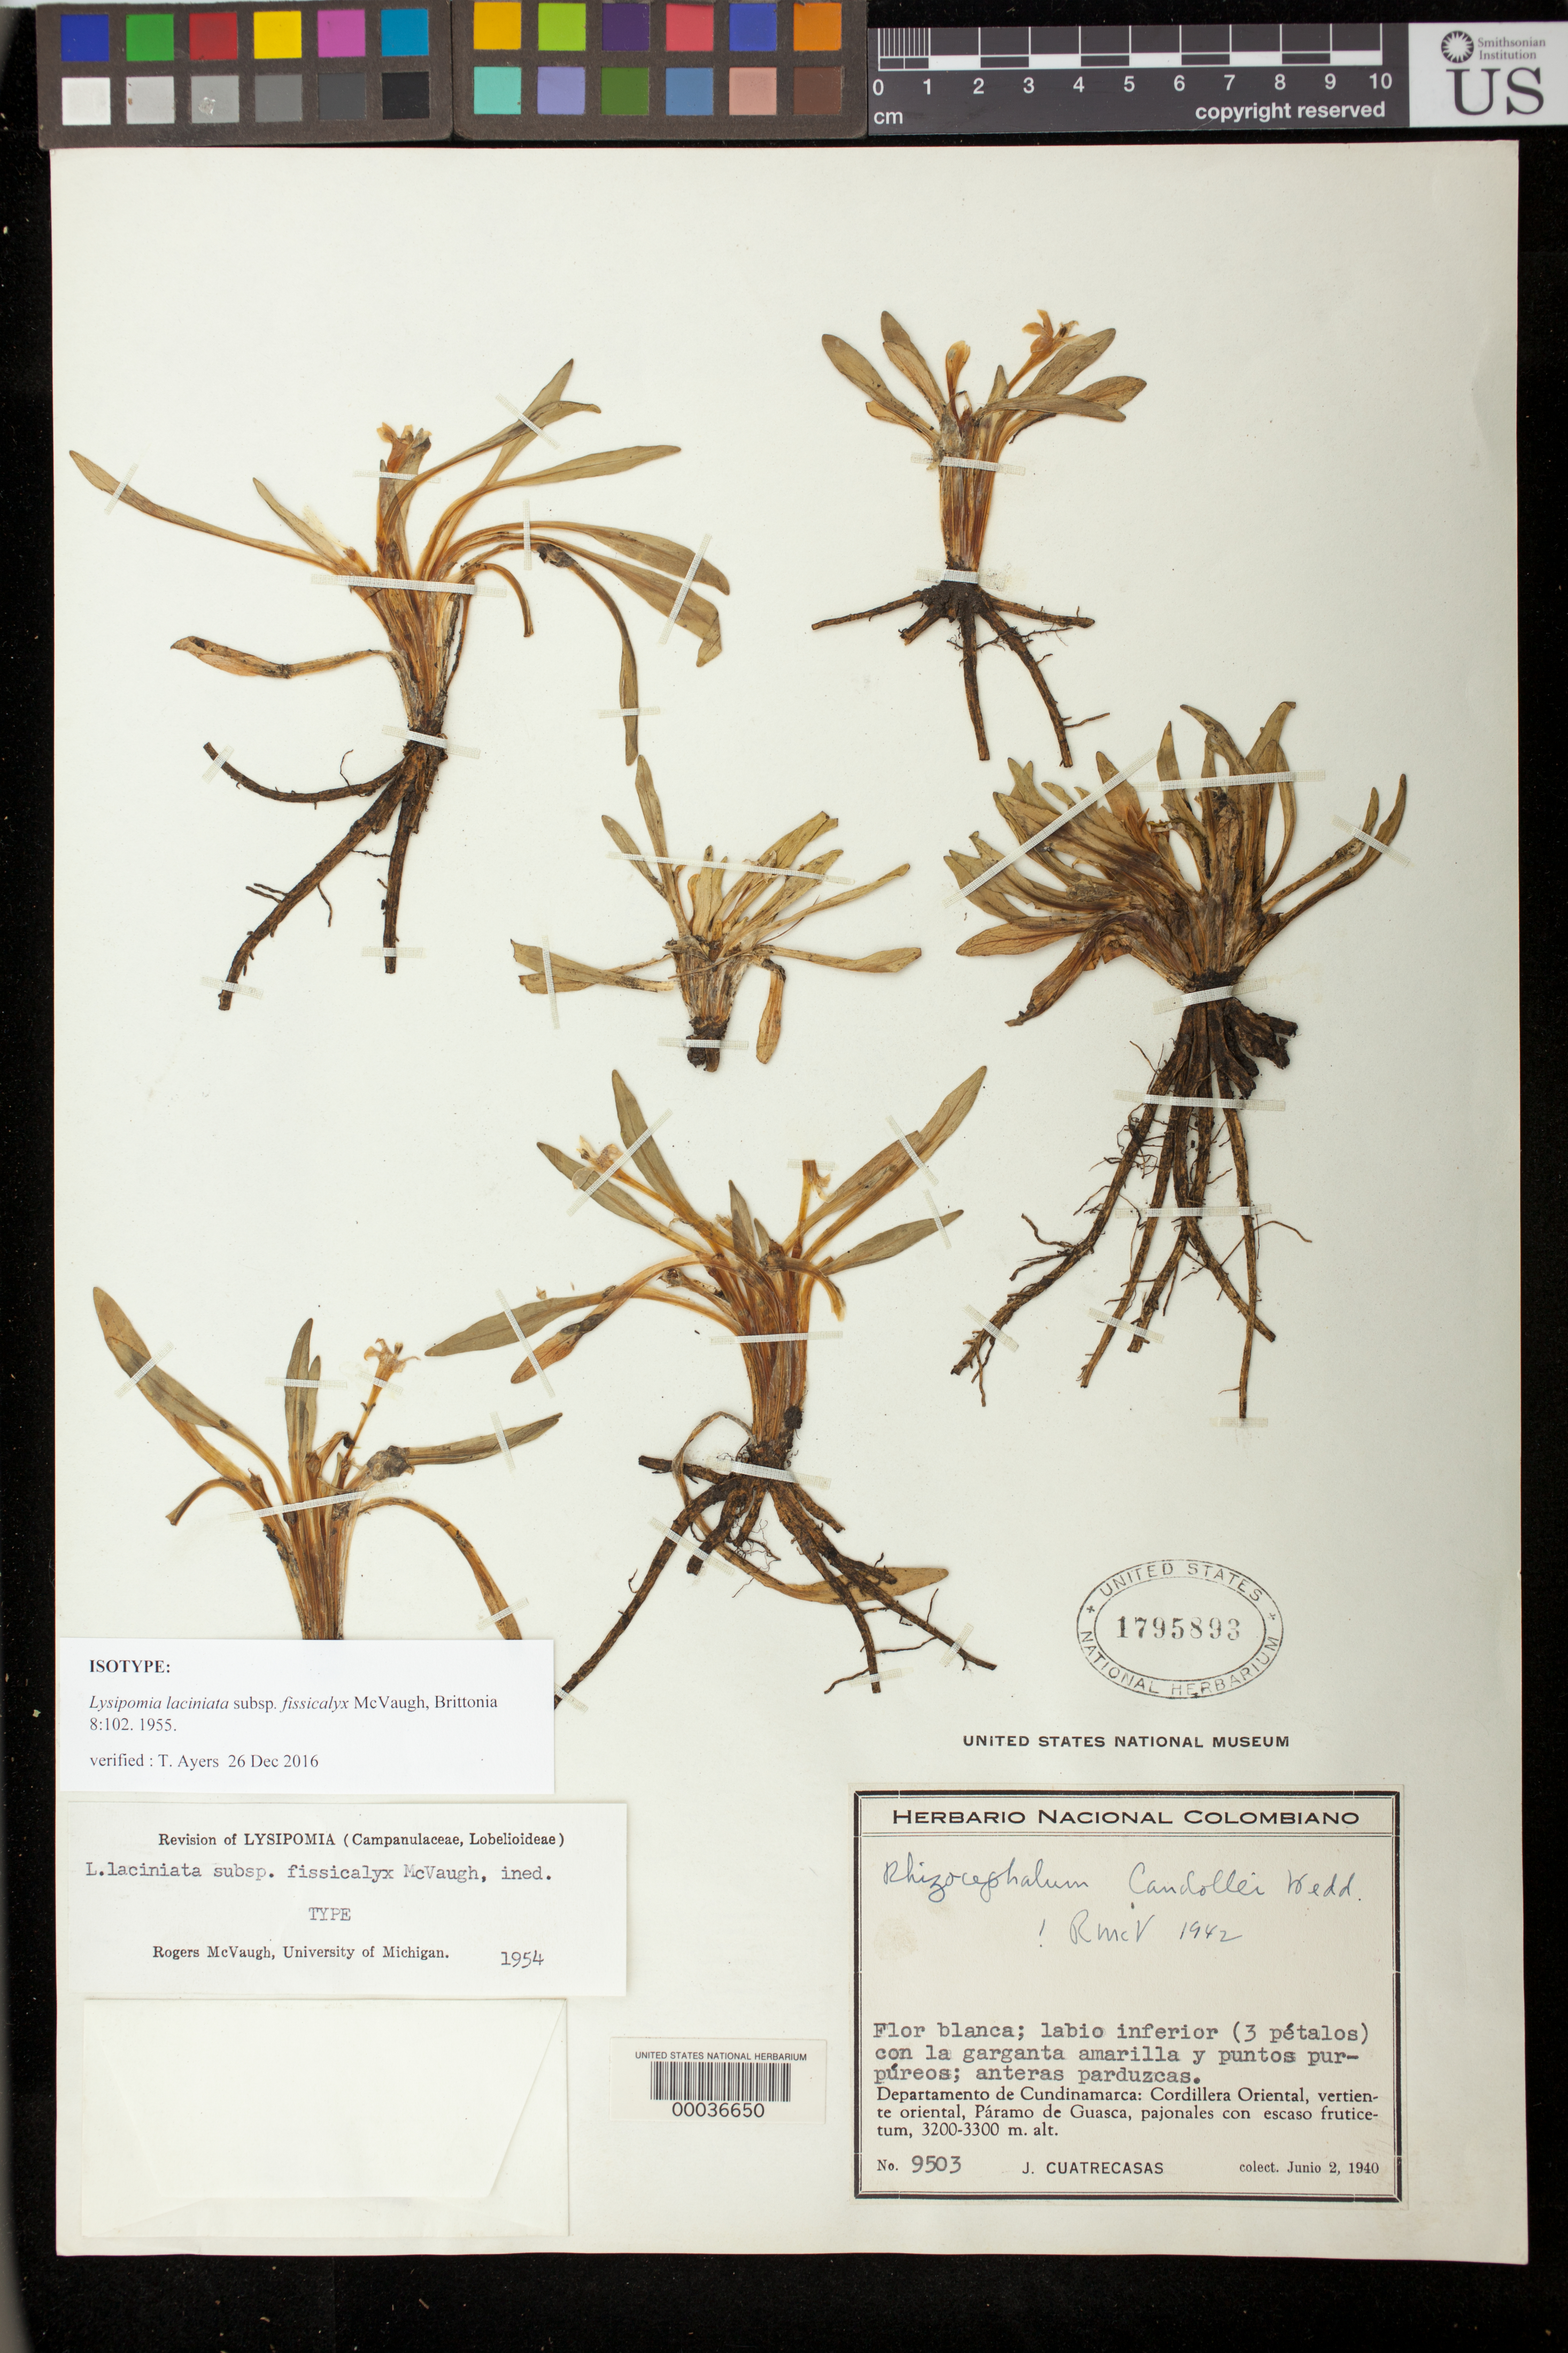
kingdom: Plantae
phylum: Tracheophyta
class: Magnoliopsida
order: Asterales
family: Campanulaceae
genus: Lysipomia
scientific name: Lysipomia laciniata subsp. fissicalyx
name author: McVaugh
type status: Holotype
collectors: J. Cuatrecasas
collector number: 9503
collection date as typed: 02 Jun 1940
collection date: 1940-06-02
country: Colombia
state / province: Cundinamarca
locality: Departamento de Cundinamarca: Cordillera Oriental, vertiente oriental, Páramo de Guasca.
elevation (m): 3200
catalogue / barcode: US 1795893